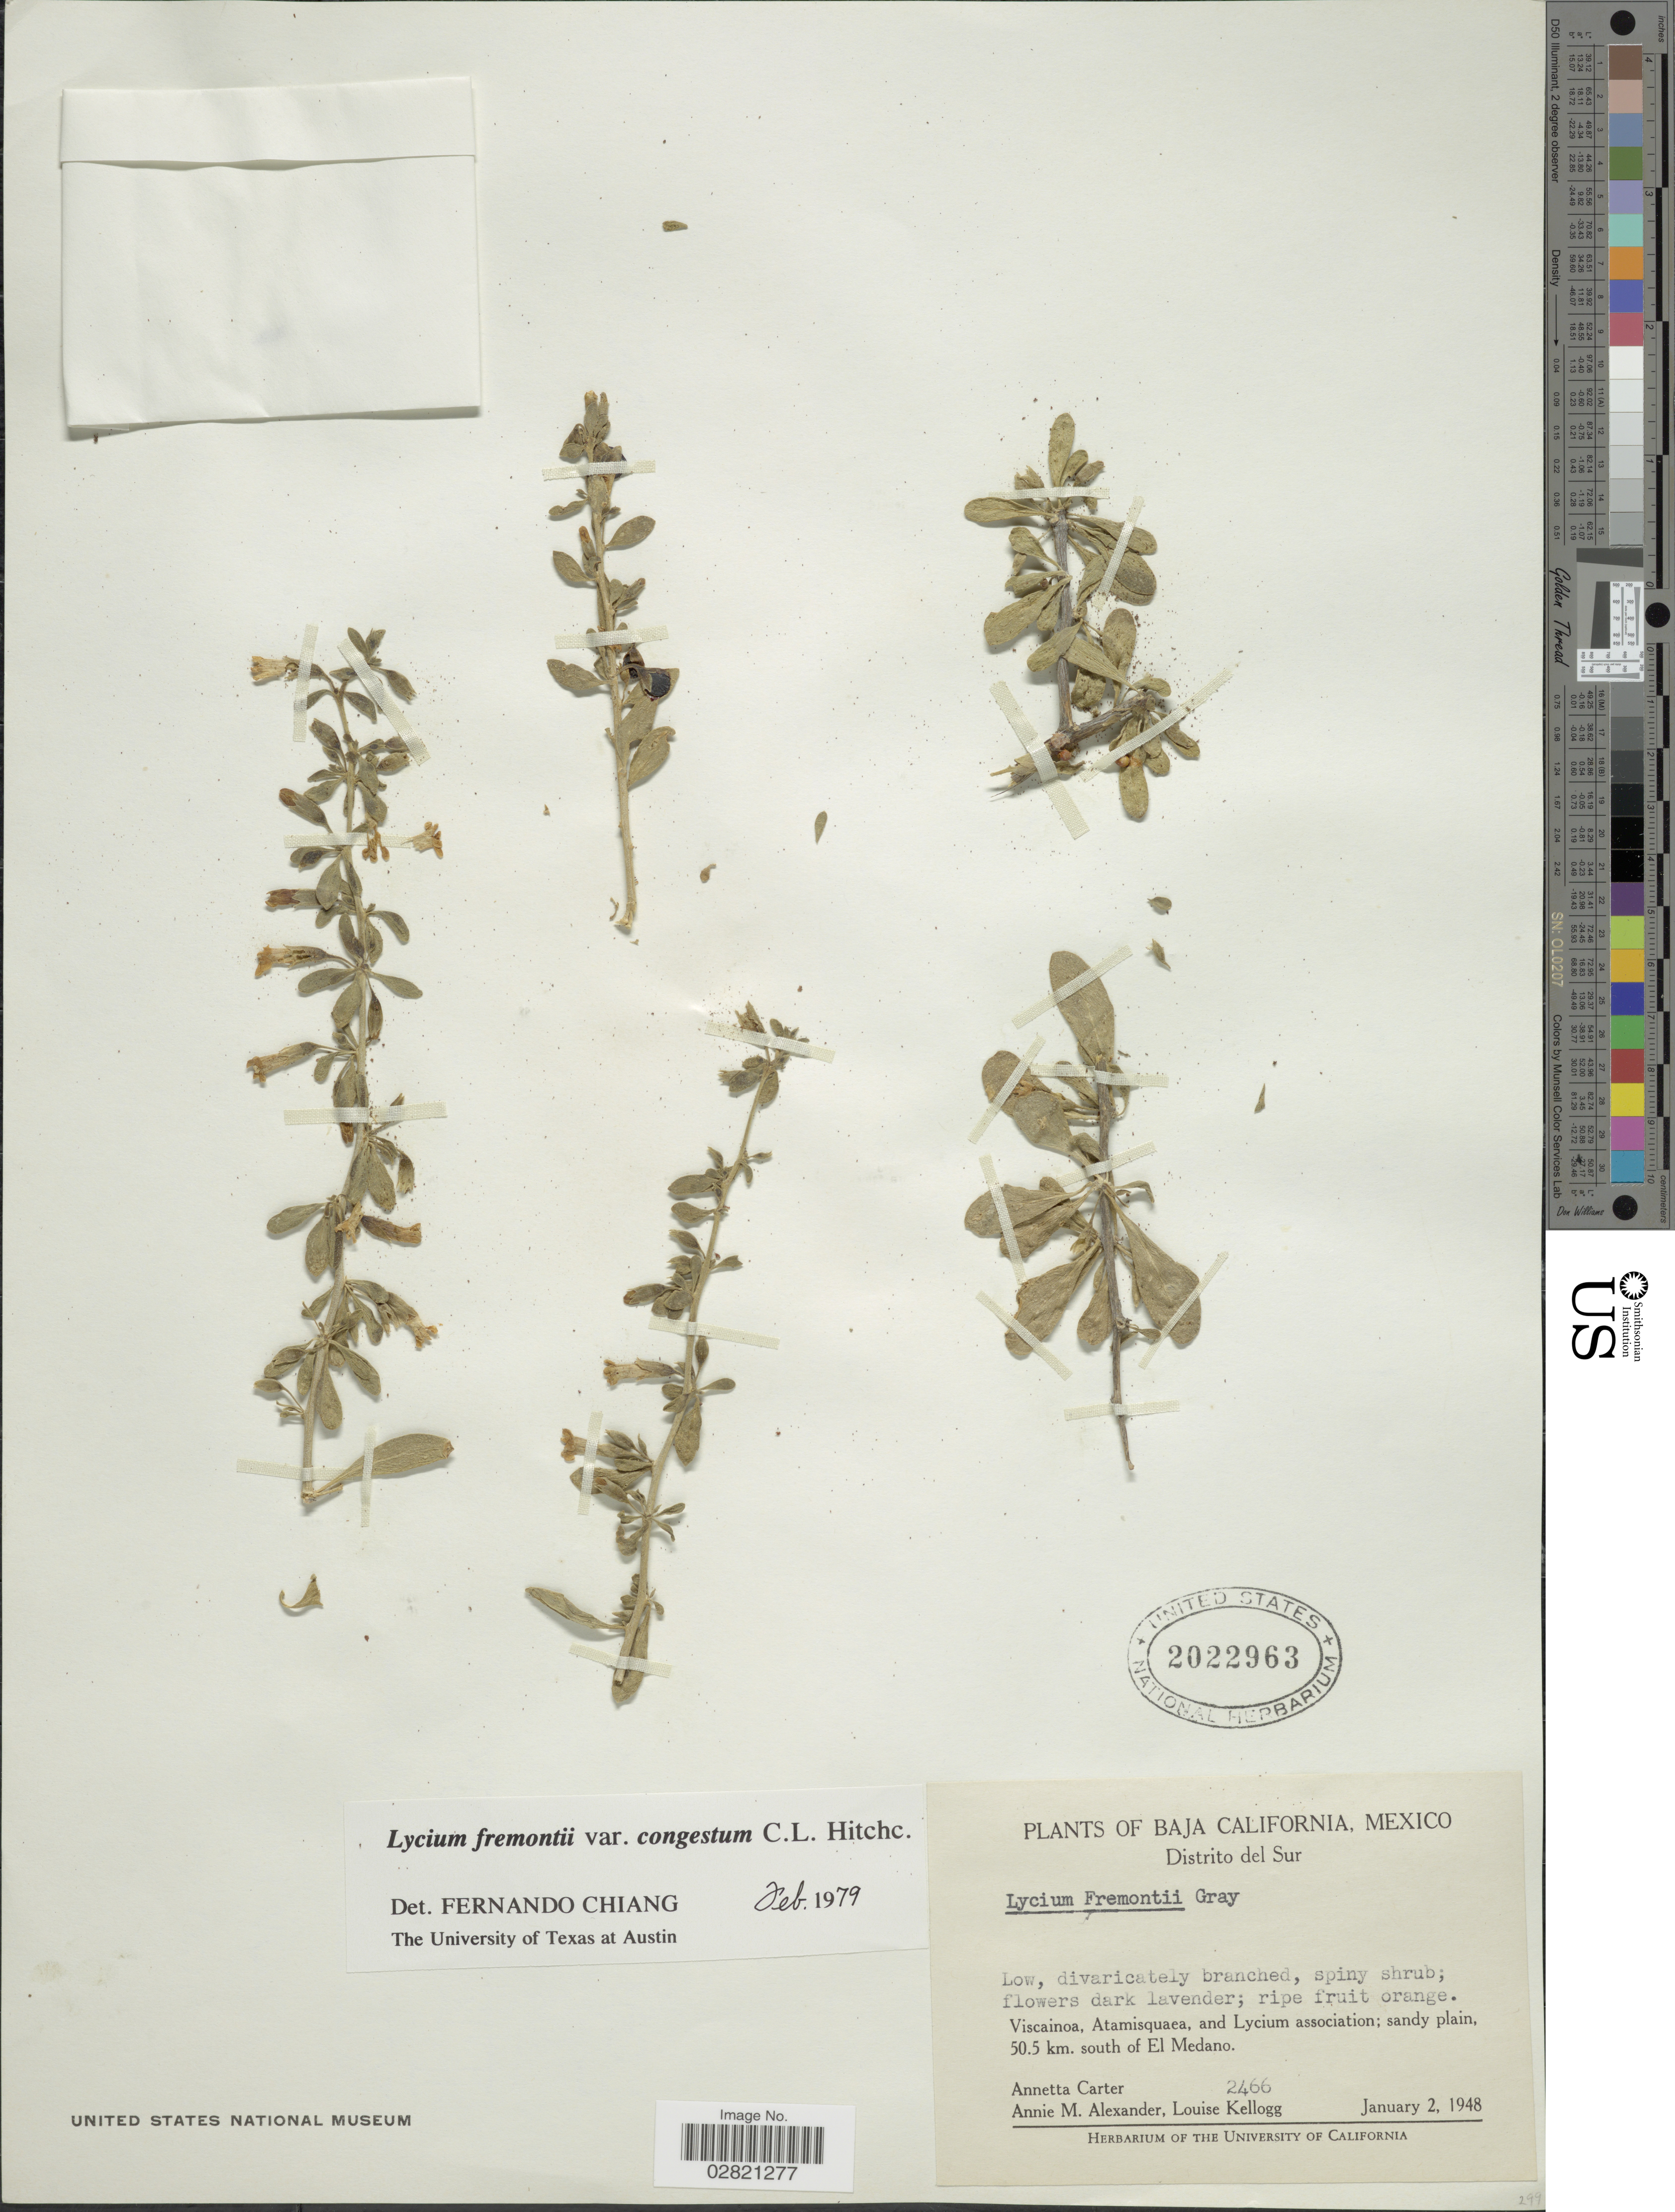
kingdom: Plantae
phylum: Tracheophyta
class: Magnoliopsida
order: Solanales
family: Solanaceae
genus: Lycium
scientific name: Lycium fremontii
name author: A. Gray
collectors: A. Carter, A. M. Alexander & L. Kellogg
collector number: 2466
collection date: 1948-01-02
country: Mexico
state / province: Baja California Sur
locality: Distrito del Sur, 50.5 km. south of El Medano.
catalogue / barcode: US 2022963